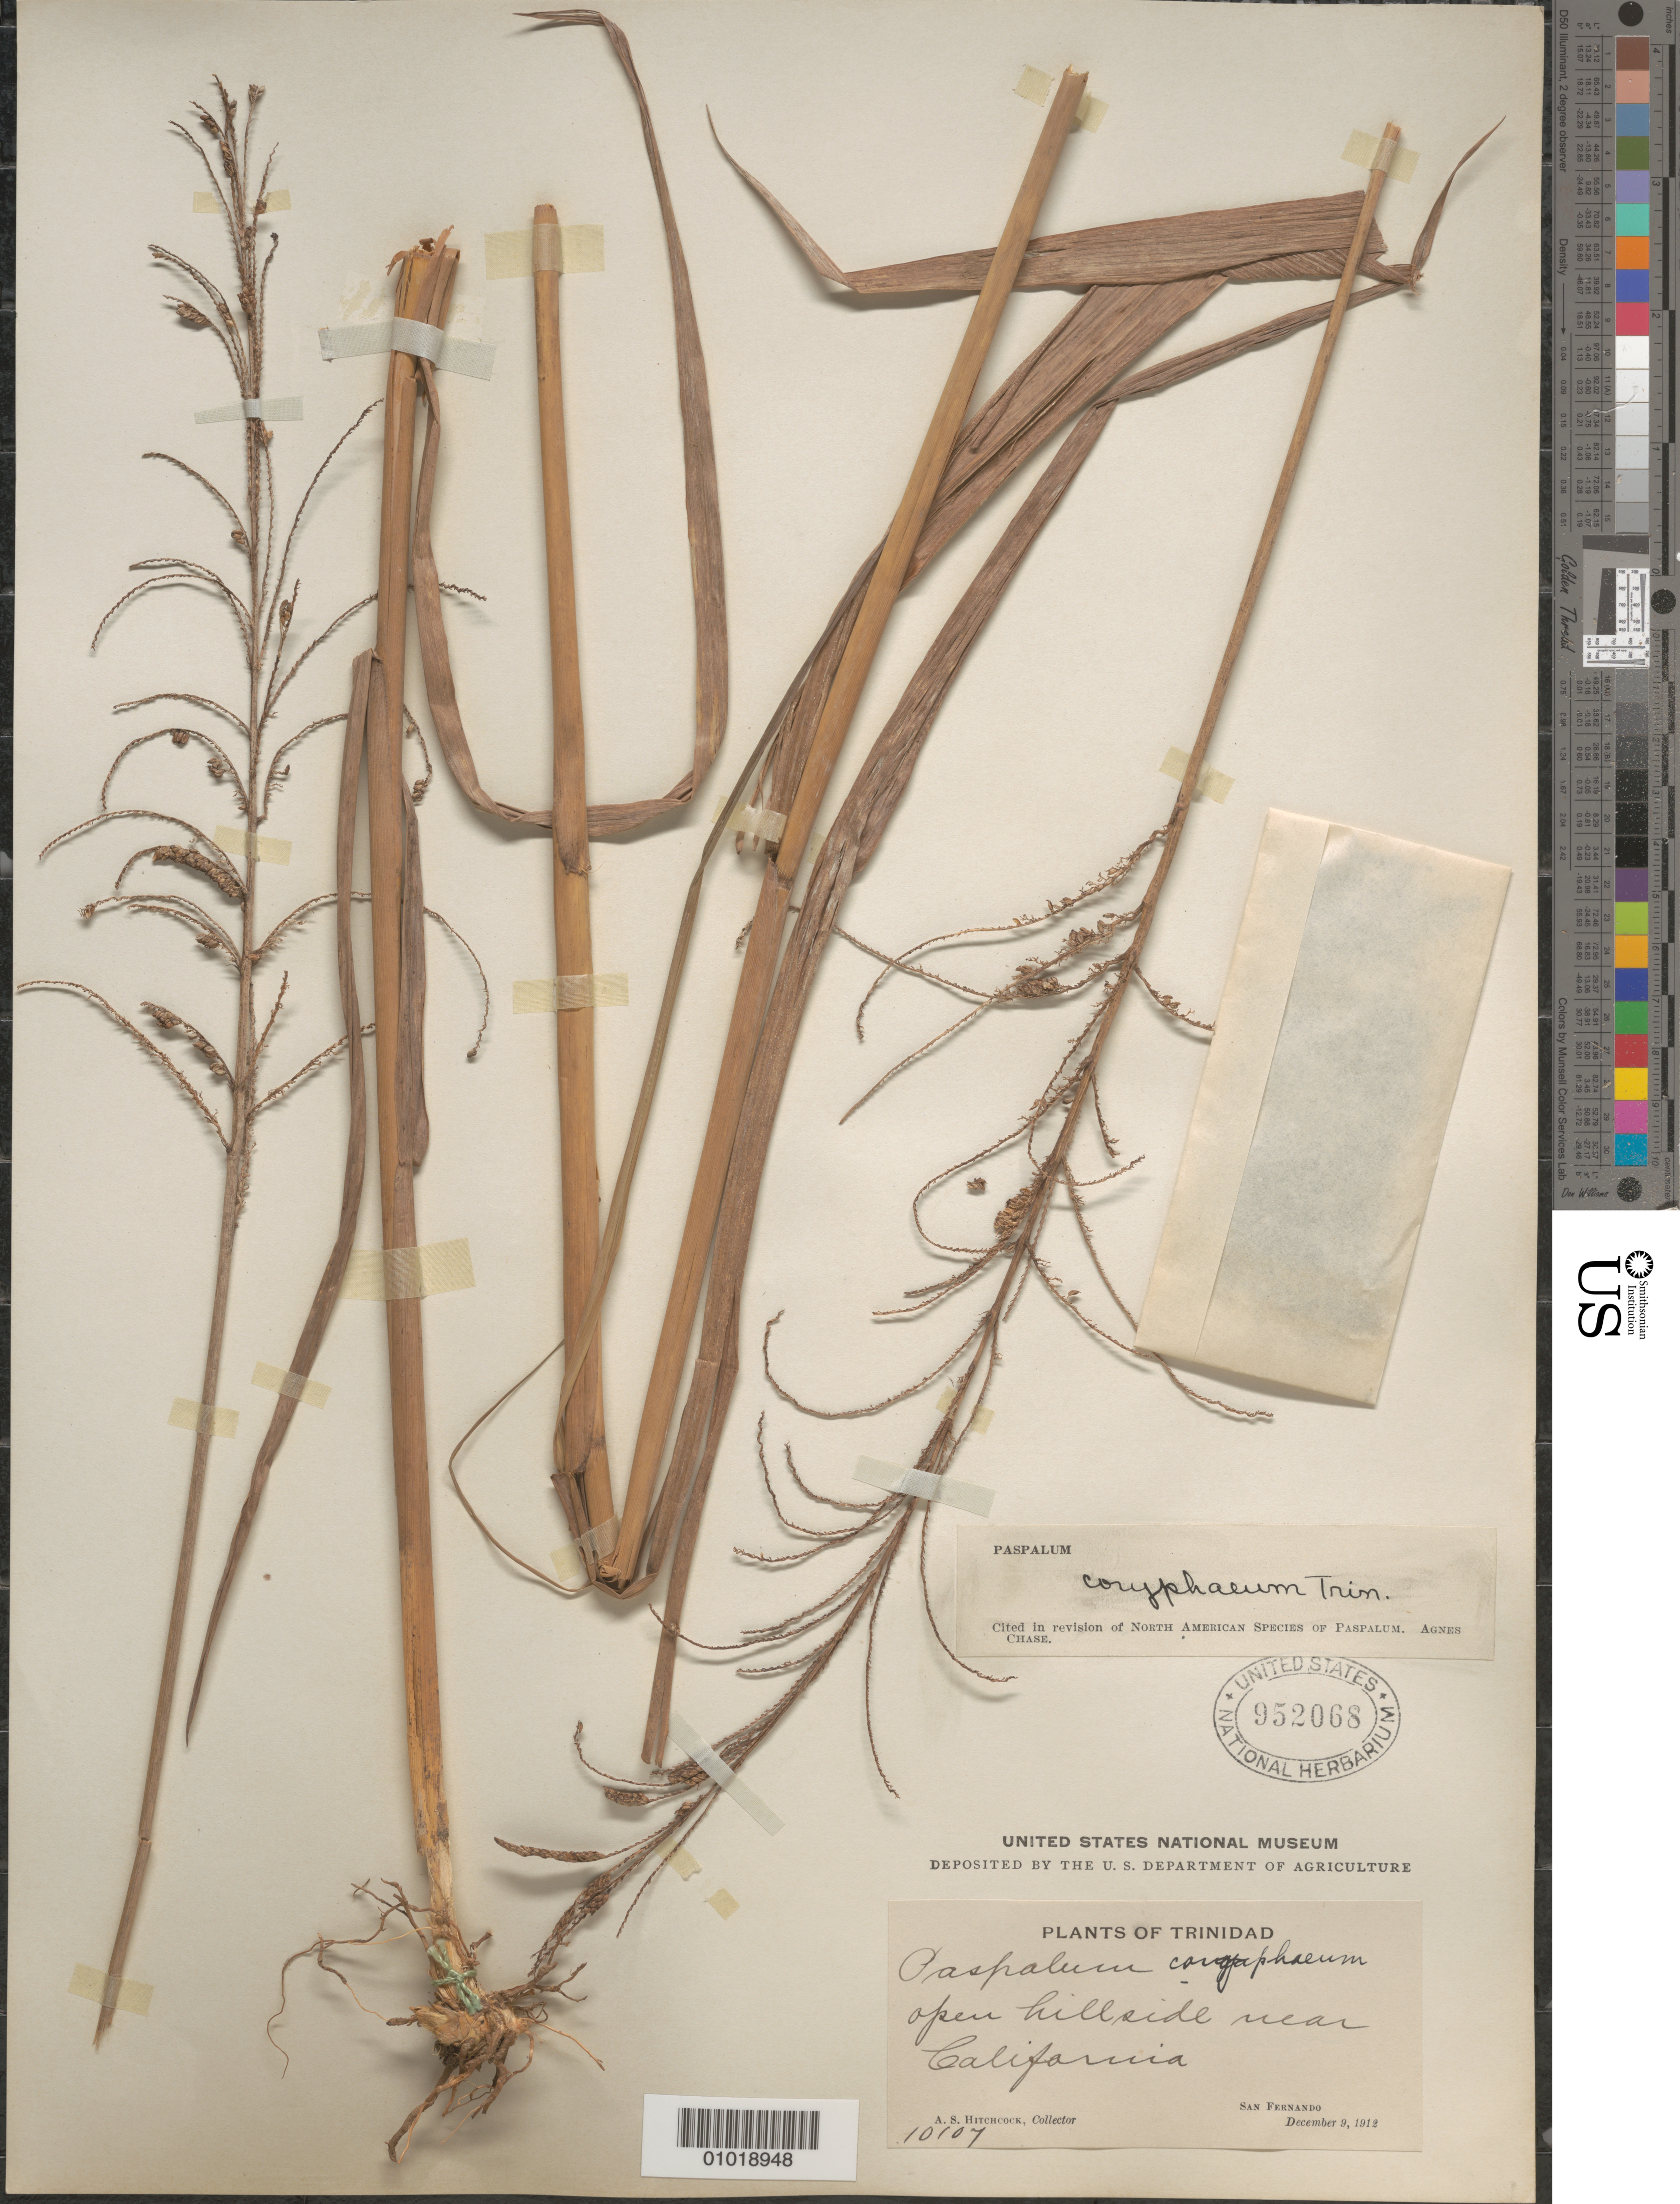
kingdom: Plantae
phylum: Tracheophyta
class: Liliopsida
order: Poales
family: Poaceae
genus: Paspalum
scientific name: Paspalum coryphaeum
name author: Trin.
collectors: A. S. Hitchcock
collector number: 10107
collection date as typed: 09 Dec 1912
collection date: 1912-12-09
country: Trinidad and Tobago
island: Trinidad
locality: San Fernando, open hillside near California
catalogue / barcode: US 952068